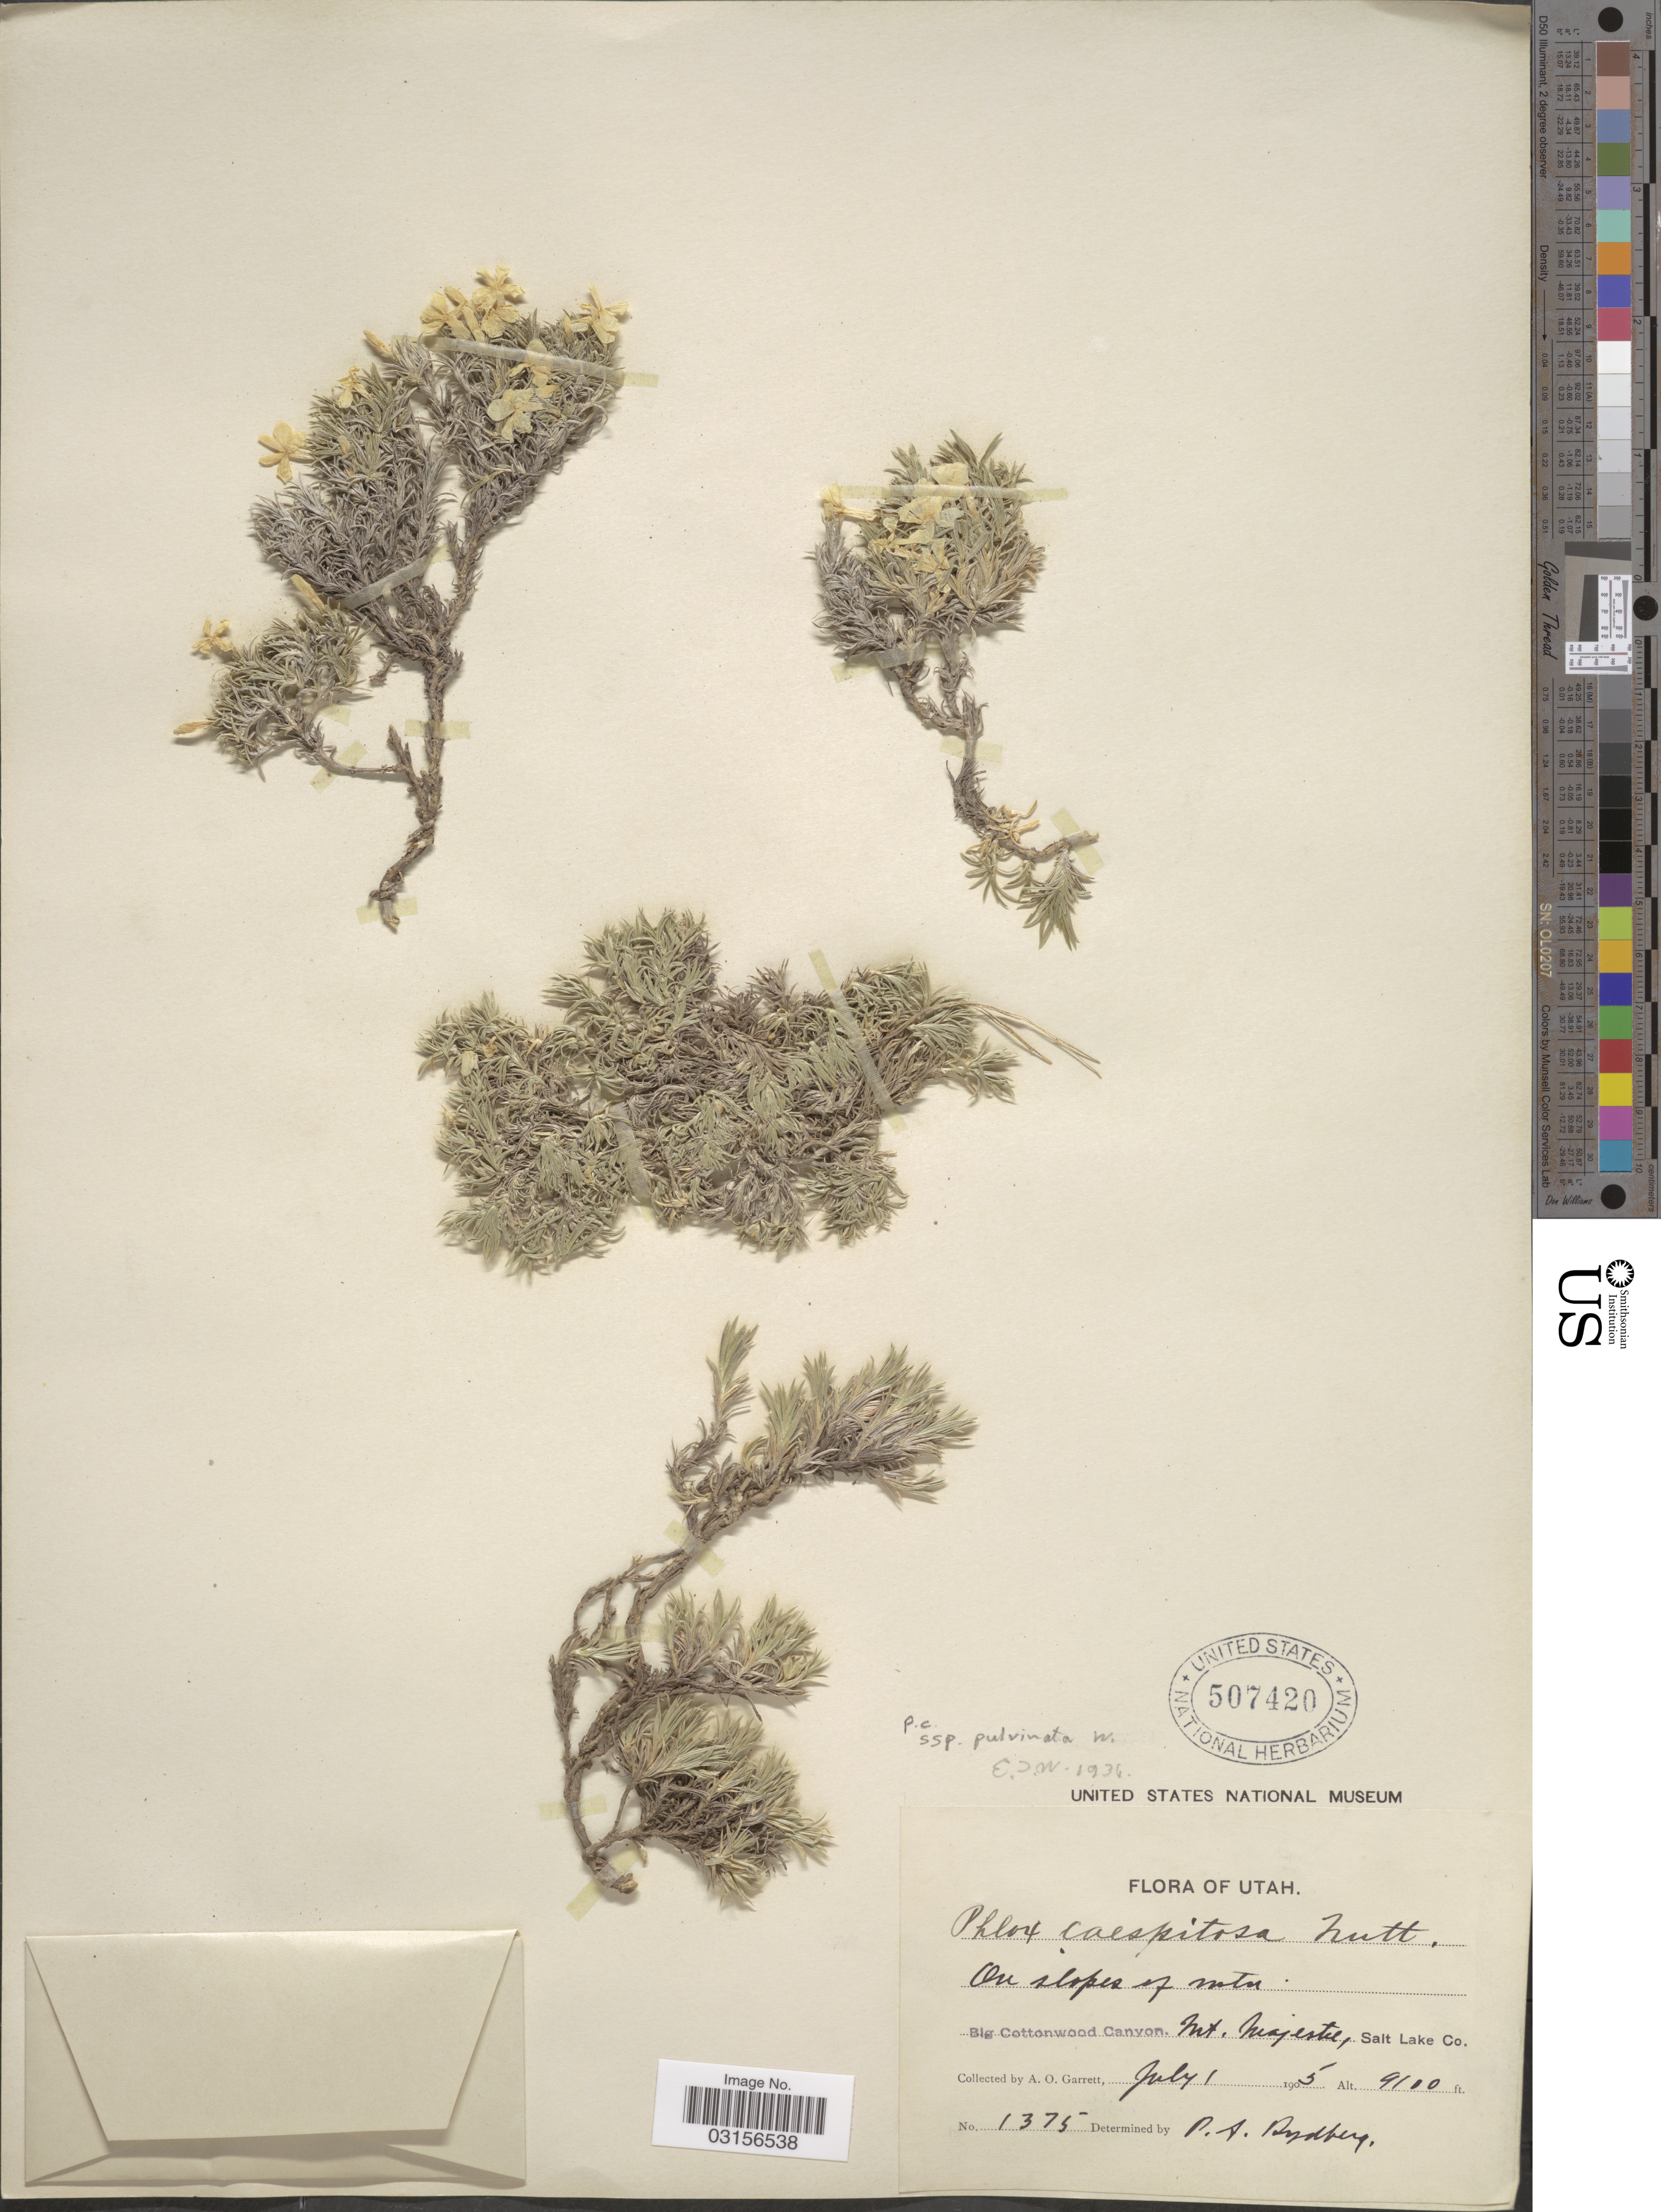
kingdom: Plantae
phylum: Tracheophyta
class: Magnoliopsida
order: Ericales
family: Polemoniaceae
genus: Phlox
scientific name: Phlox condensata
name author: (A. Gray) E.E. Nelson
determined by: Mayfield, M. H.; Ferguson, C. J.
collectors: A. O. Garrett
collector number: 1375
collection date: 1905-07-01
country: United States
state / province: Utah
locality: On slopes of mtn. Big Cottonwood Canyon. Mt. Majestee, Salt Lake Co.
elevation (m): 2774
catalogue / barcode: US 507420